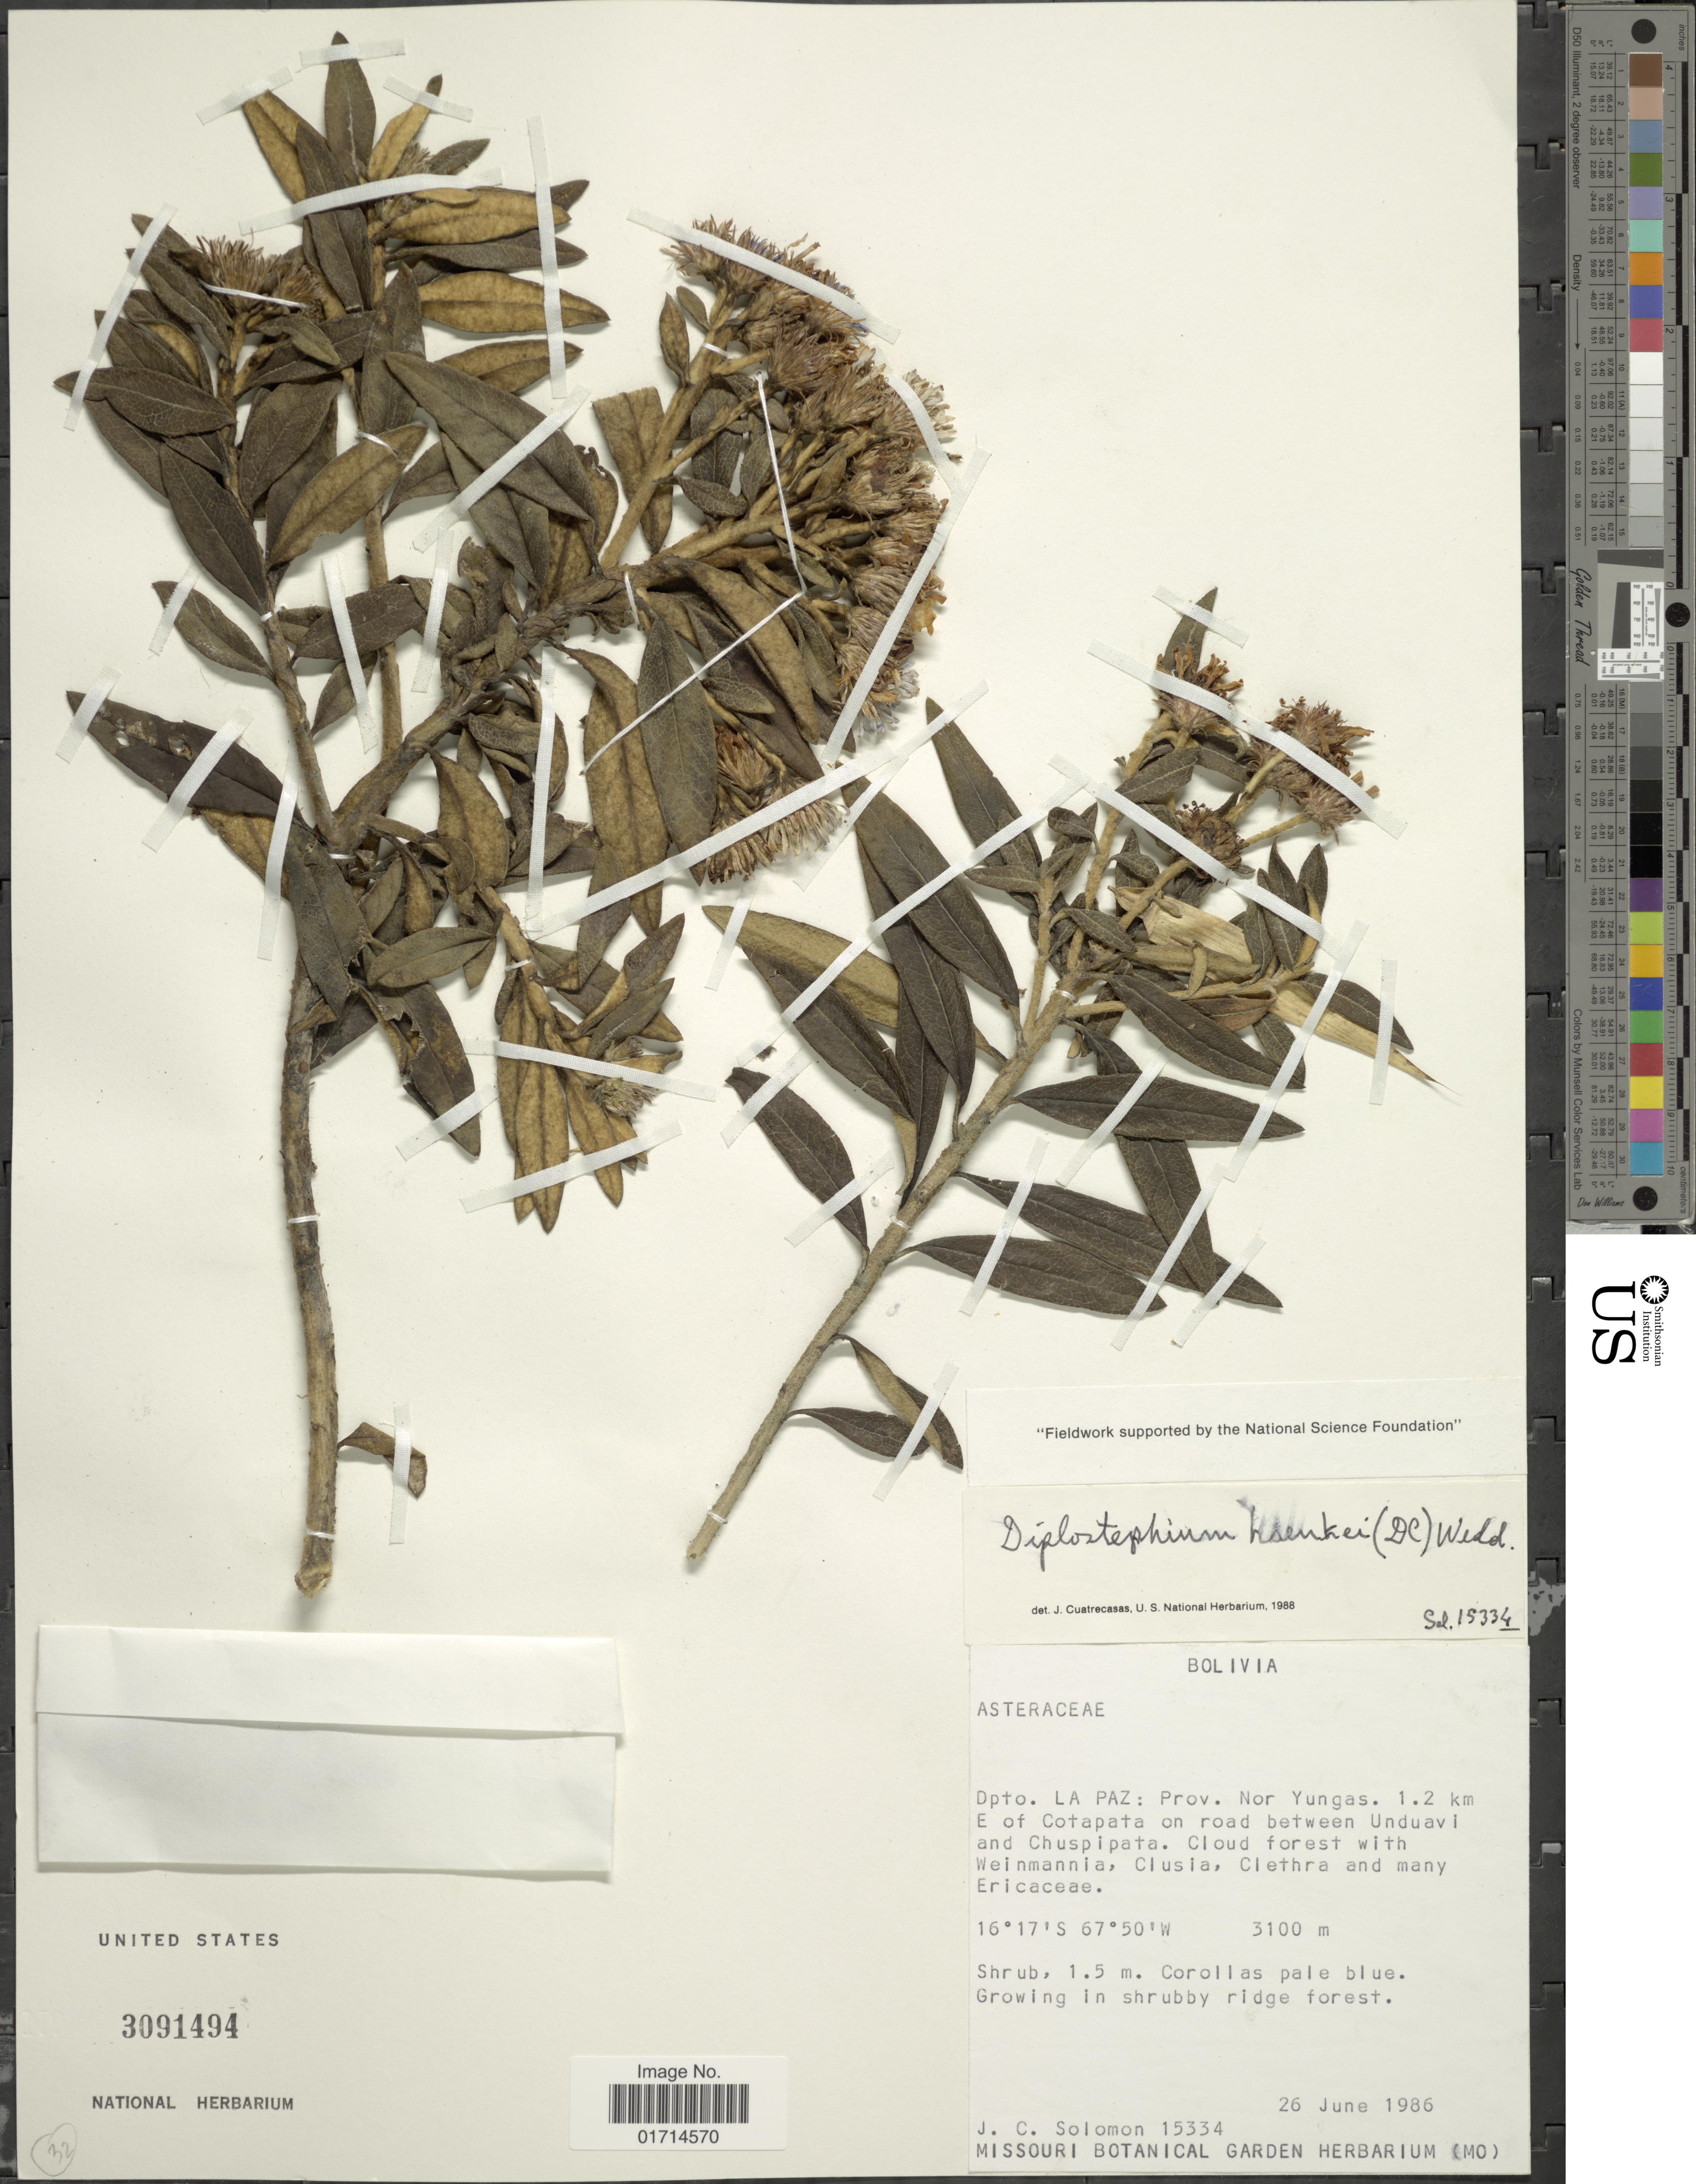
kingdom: Plantae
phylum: Tracheophyta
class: Magnoliopsida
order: Asterales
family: Asteraceae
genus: Diplostephium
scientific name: Diplostephium haenkei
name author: (DC.) Wedd.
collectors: J. C. Solomon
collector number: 15334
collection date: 1986-06-26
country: Bolivia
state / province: La Paz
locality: Nor Yungas, 1.2 km E of Cotapata on road between Unduavi and Chuspipata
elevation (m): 3100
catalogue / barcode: US 3091494